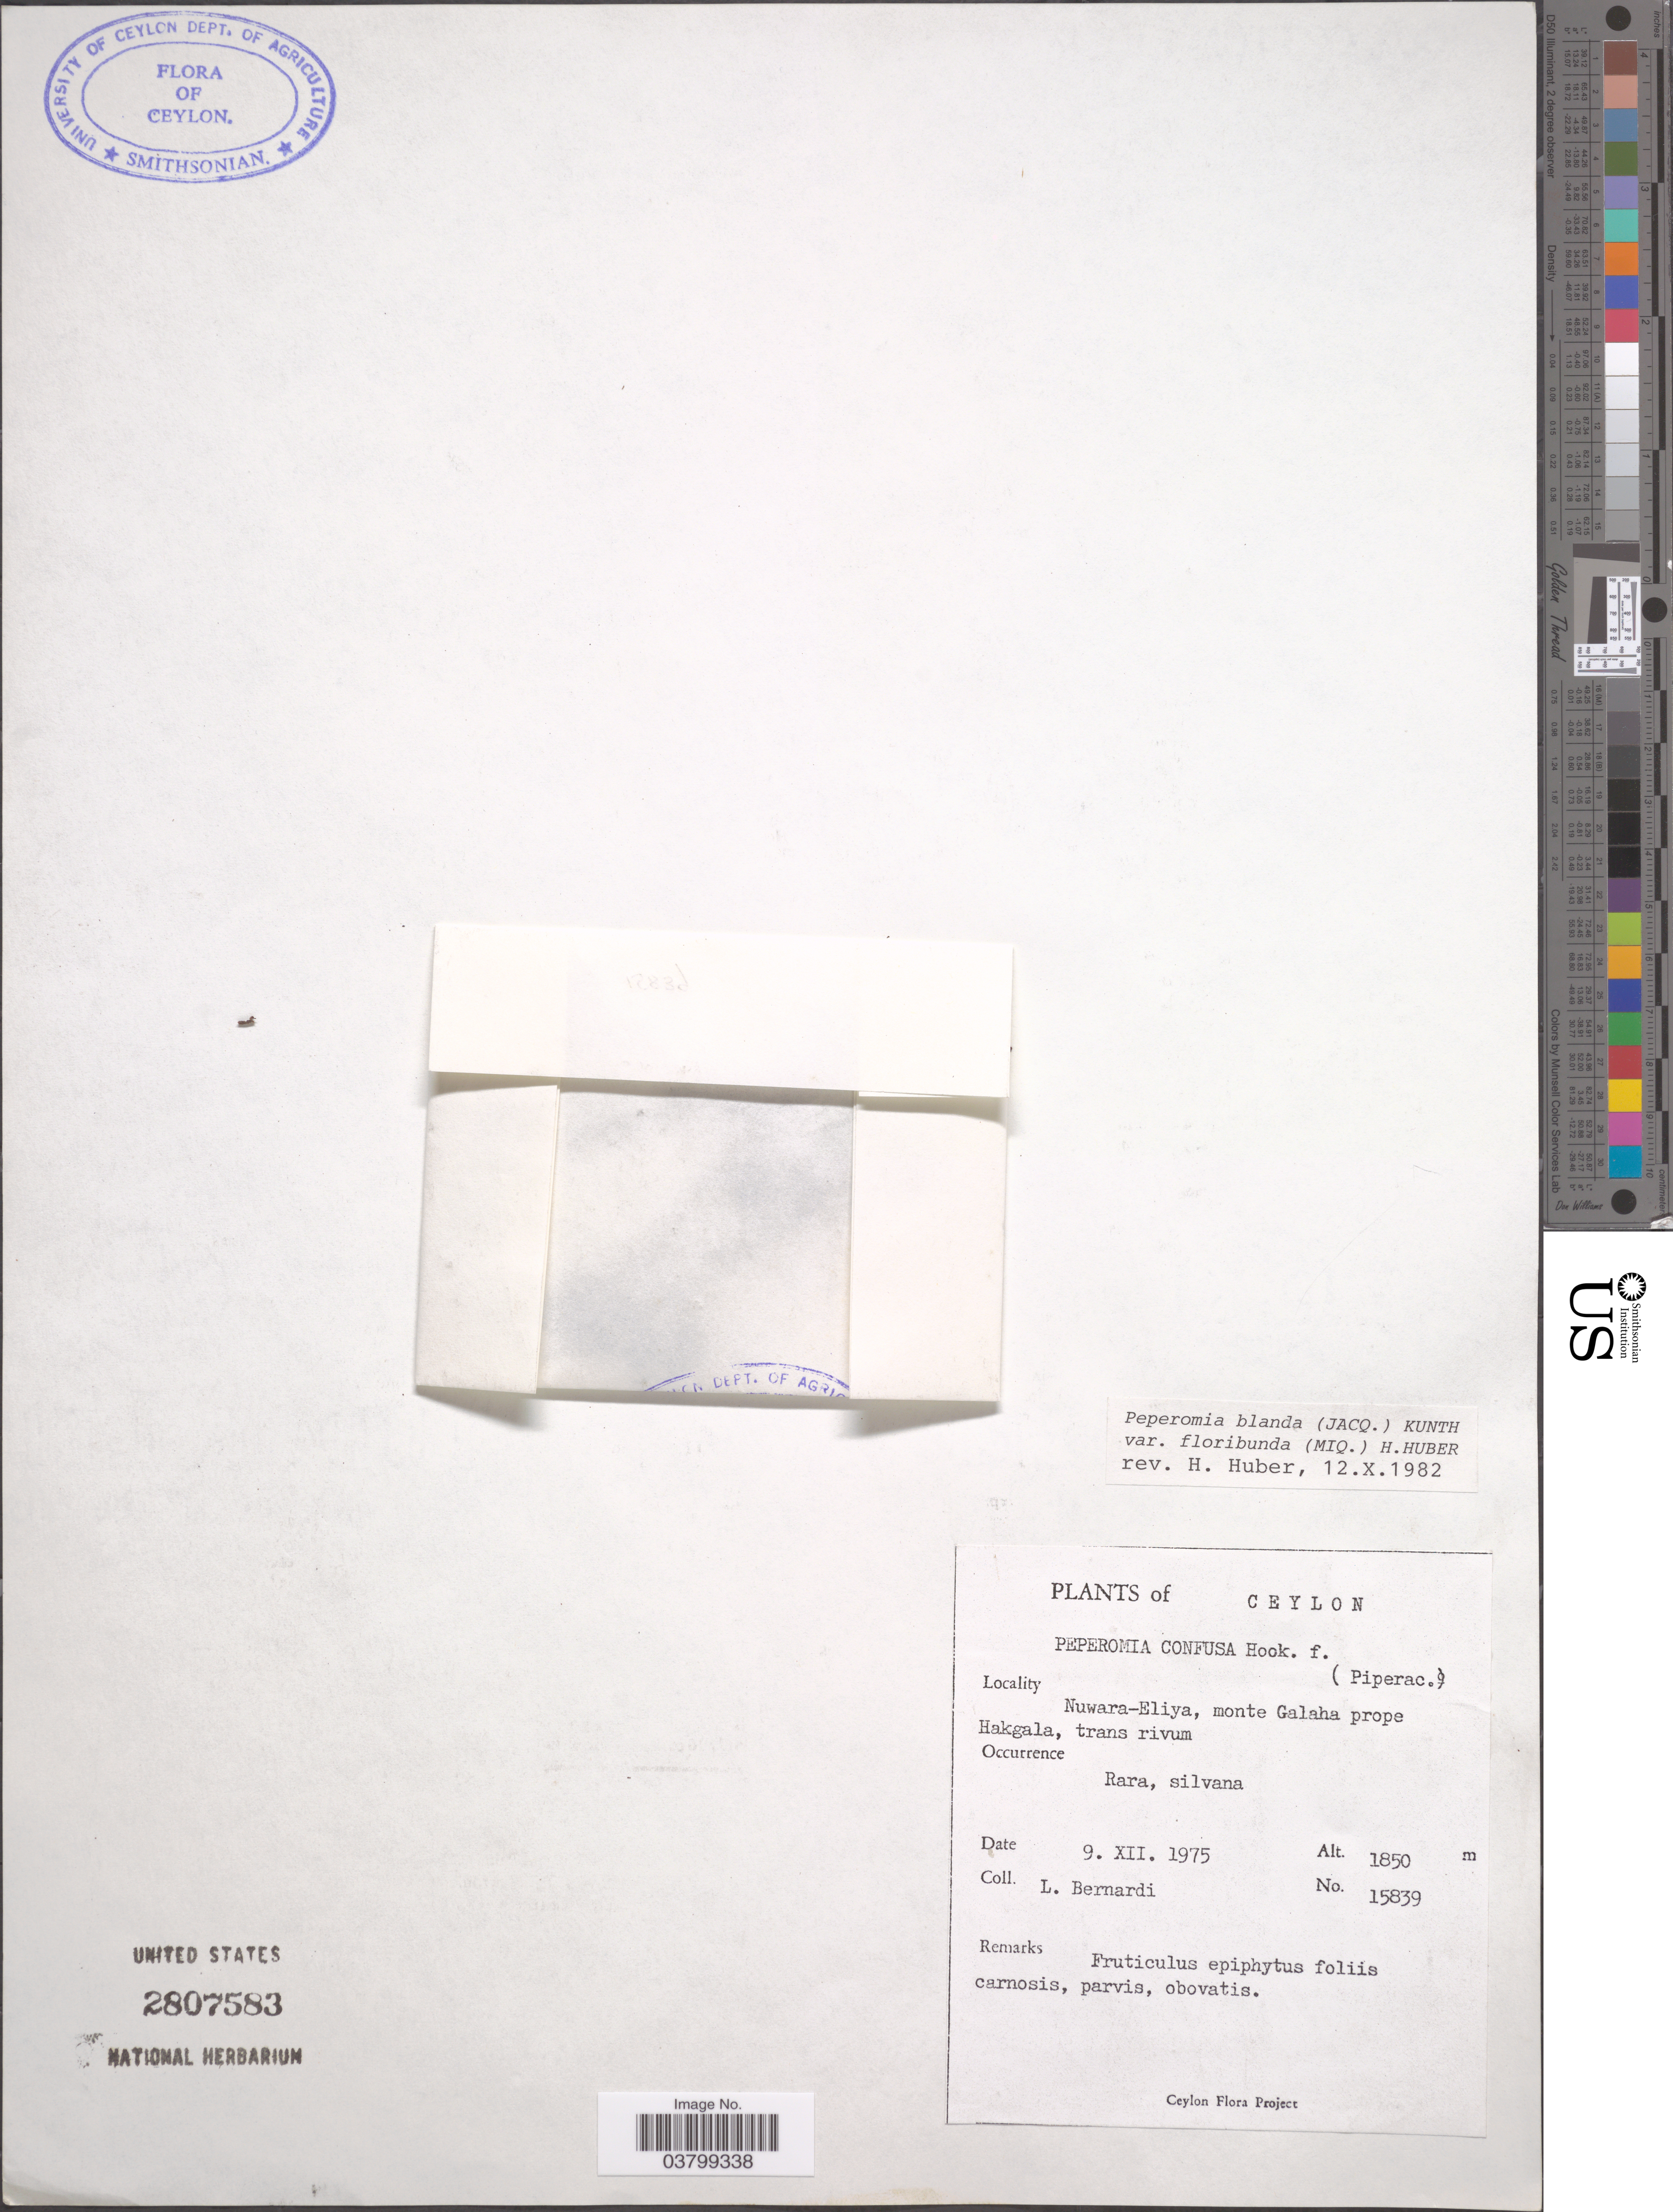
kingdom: Plantae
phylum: Tracheophyta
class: Magnoliopsida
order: Piperales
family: Piperaceae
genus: Peperomia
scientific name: Peperomia blanda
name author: (Jacq.) Kunth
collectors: L. Bernardi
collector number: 15839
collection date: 1975-12-09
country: Sri Lanka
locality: Ceylon. Nuwara-Eliya, monte Galaha prope Hakgala, trans rivum.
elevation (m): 1850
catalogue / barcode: US 2807583